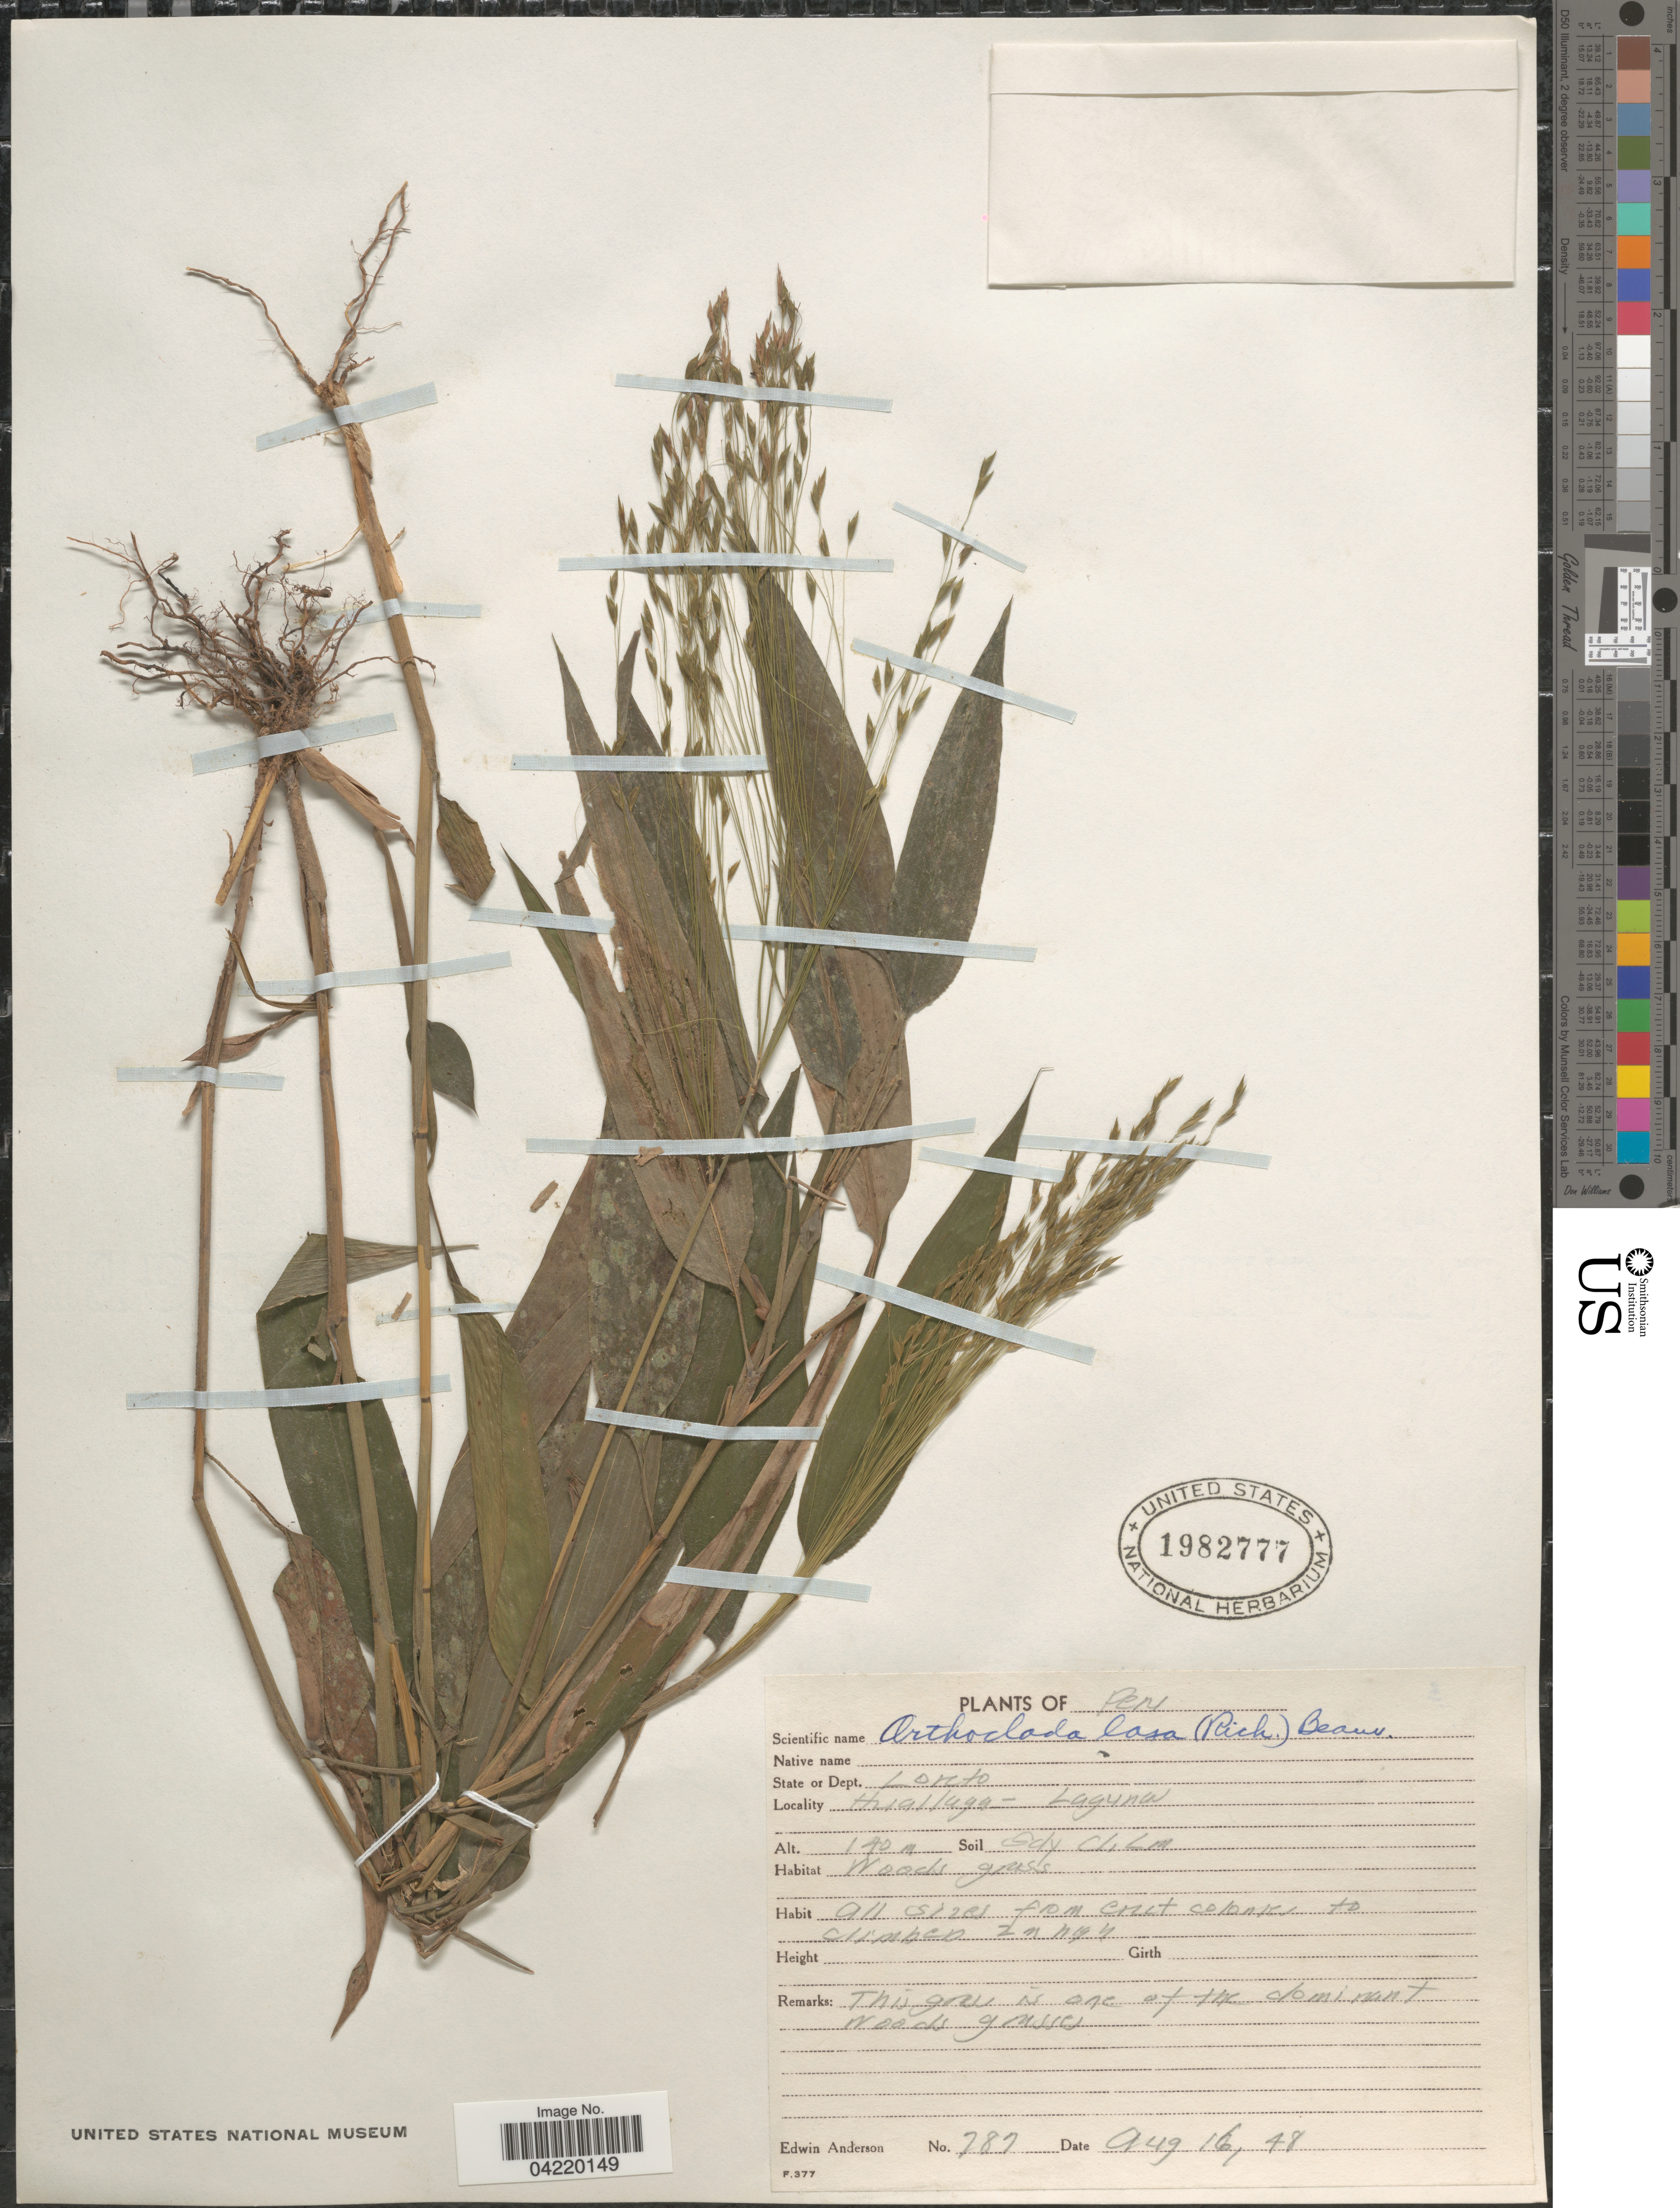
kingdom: Plantae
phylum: Tracheophyta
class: Liliopsida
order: Poales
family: Poaceae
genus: Orthoclada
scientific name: Orthoclada laxa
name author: P. Beauv.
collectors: E. Anderson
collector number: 787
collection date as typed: Transcribed d/m/y: 16/8/48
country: Peru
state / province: Loreto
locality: Dept. Loreto. Hualluga- Laguna.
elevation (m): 140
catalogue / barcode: US 1982777